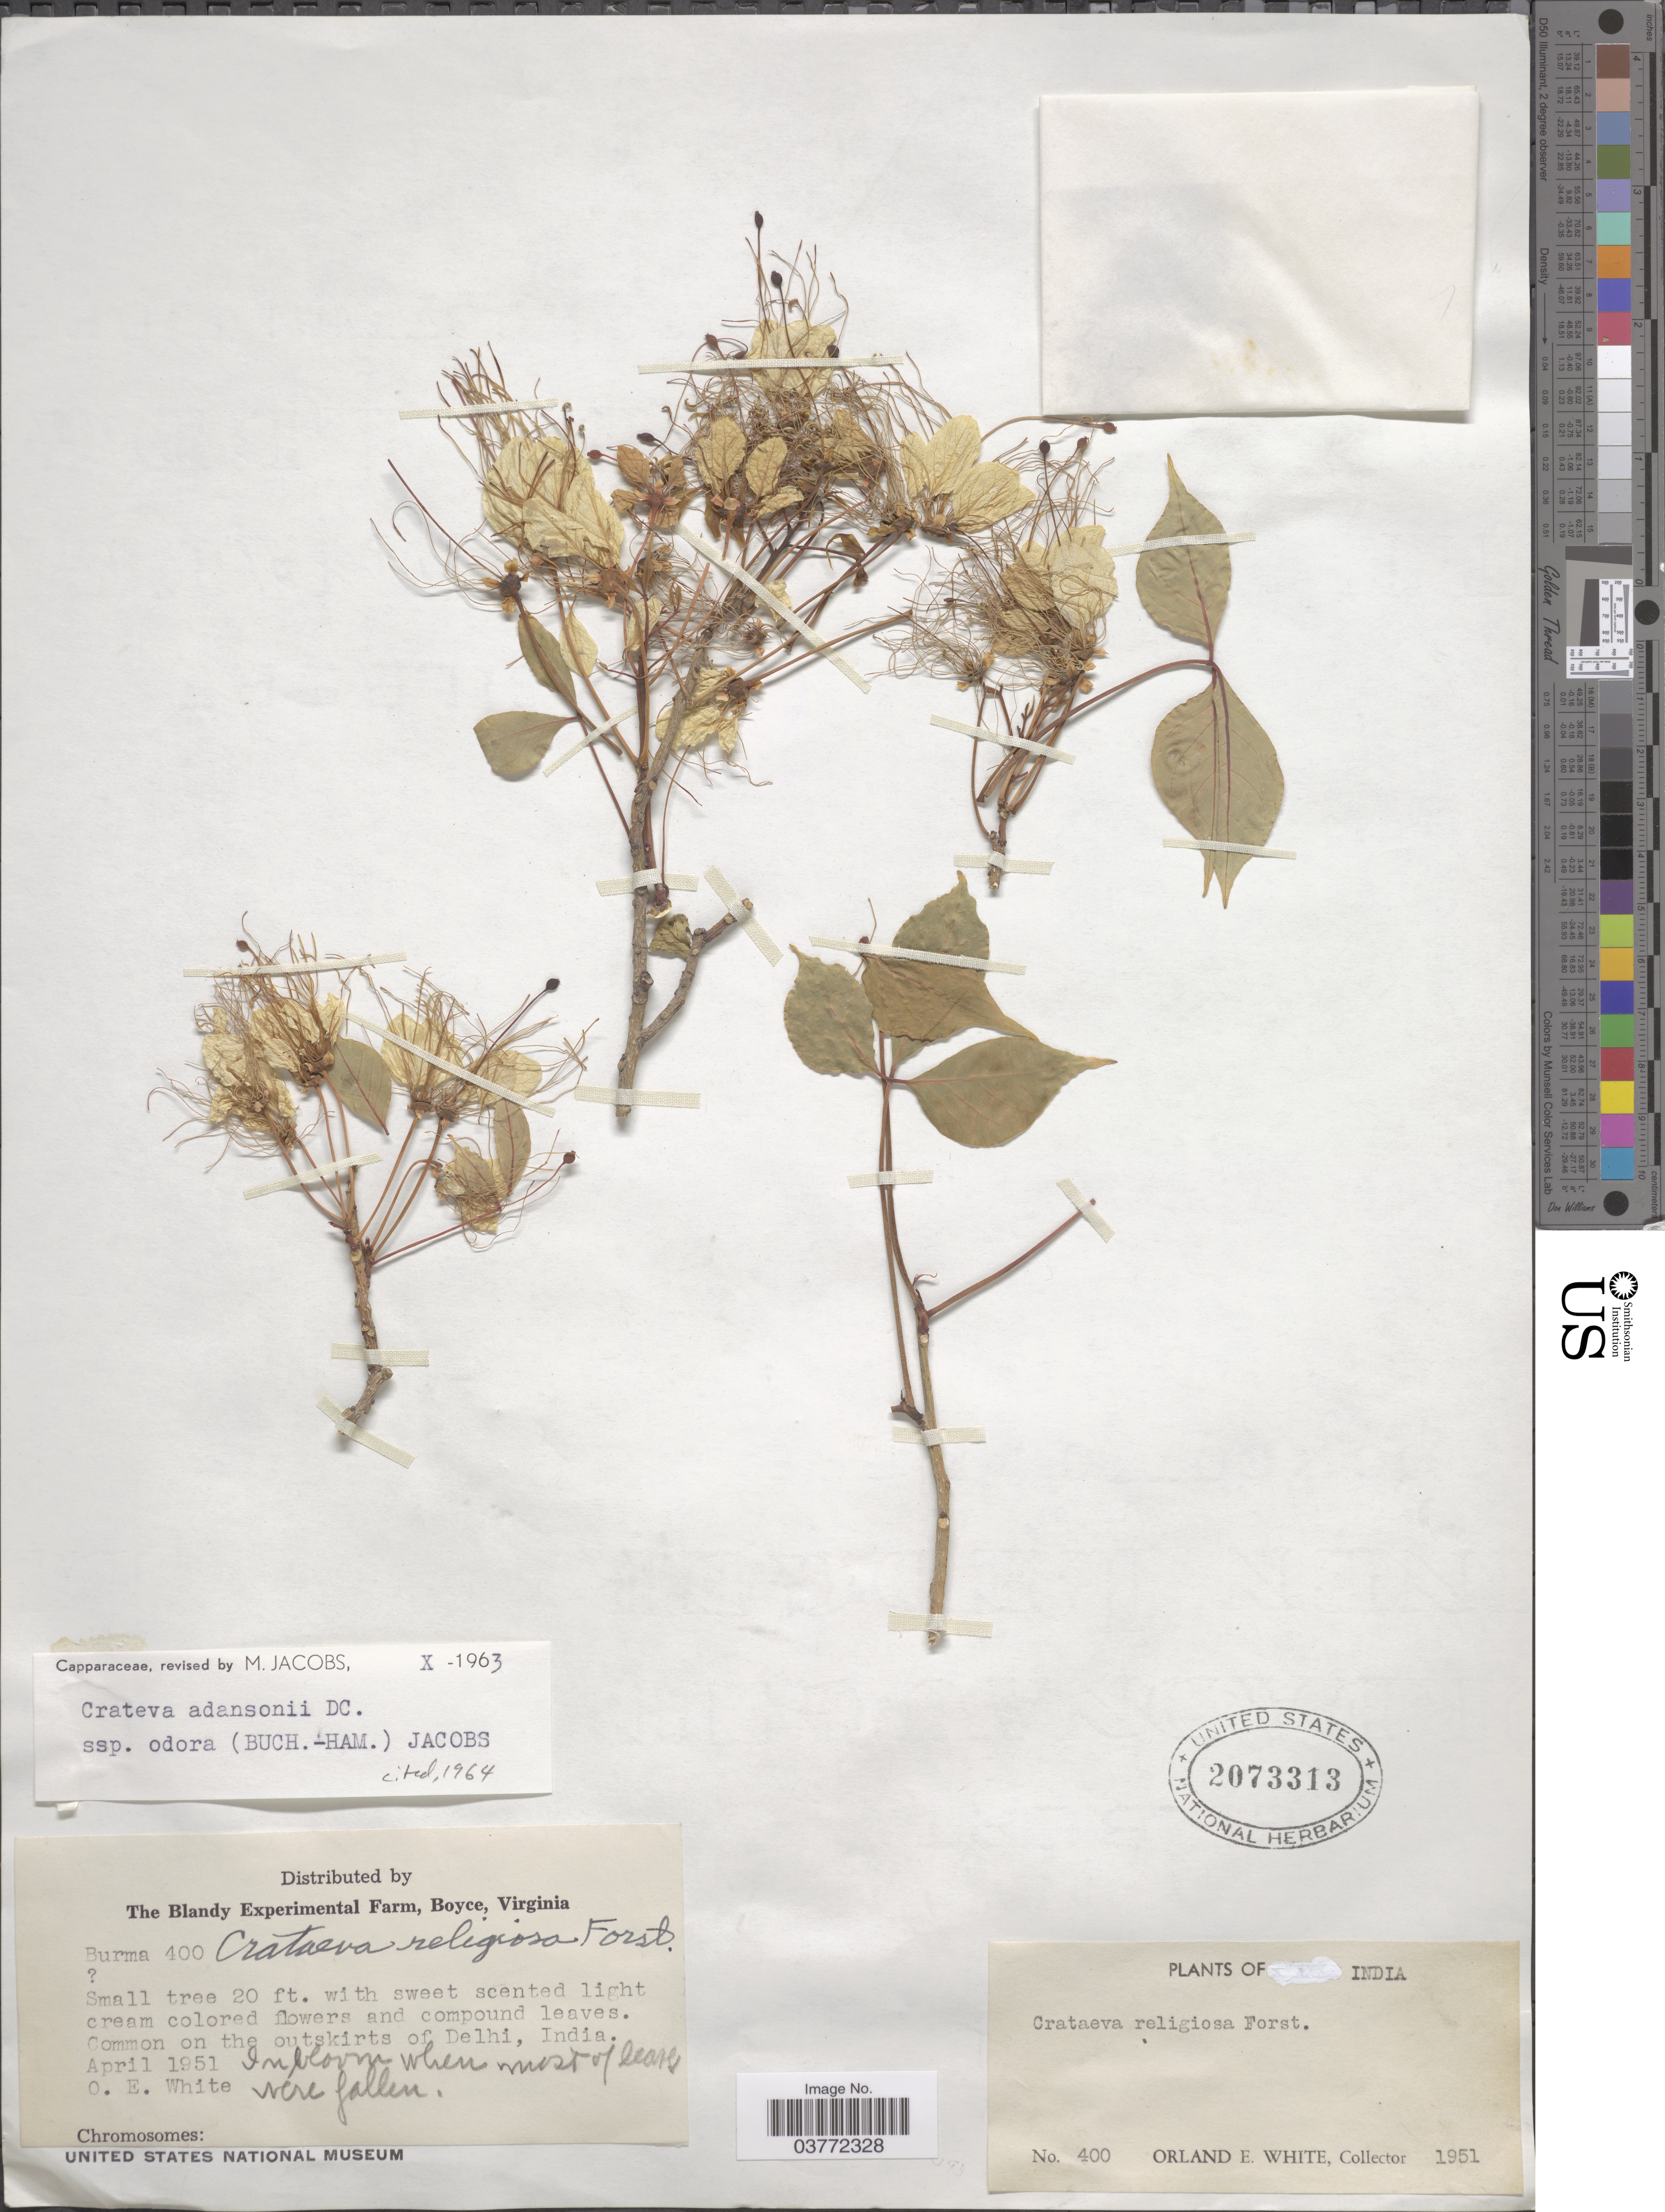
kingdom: Plantae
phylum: Tracheophyta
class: Magnoliopsida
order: Brassicales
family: Capparaceae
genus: Crateva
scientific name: Crateva adansonii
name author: DC.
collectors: O. E. White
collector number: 400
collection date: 1951-04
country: India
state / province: Delhi, Capital Territory of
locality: Outskirts of Delhi.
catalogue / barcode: US 2073313